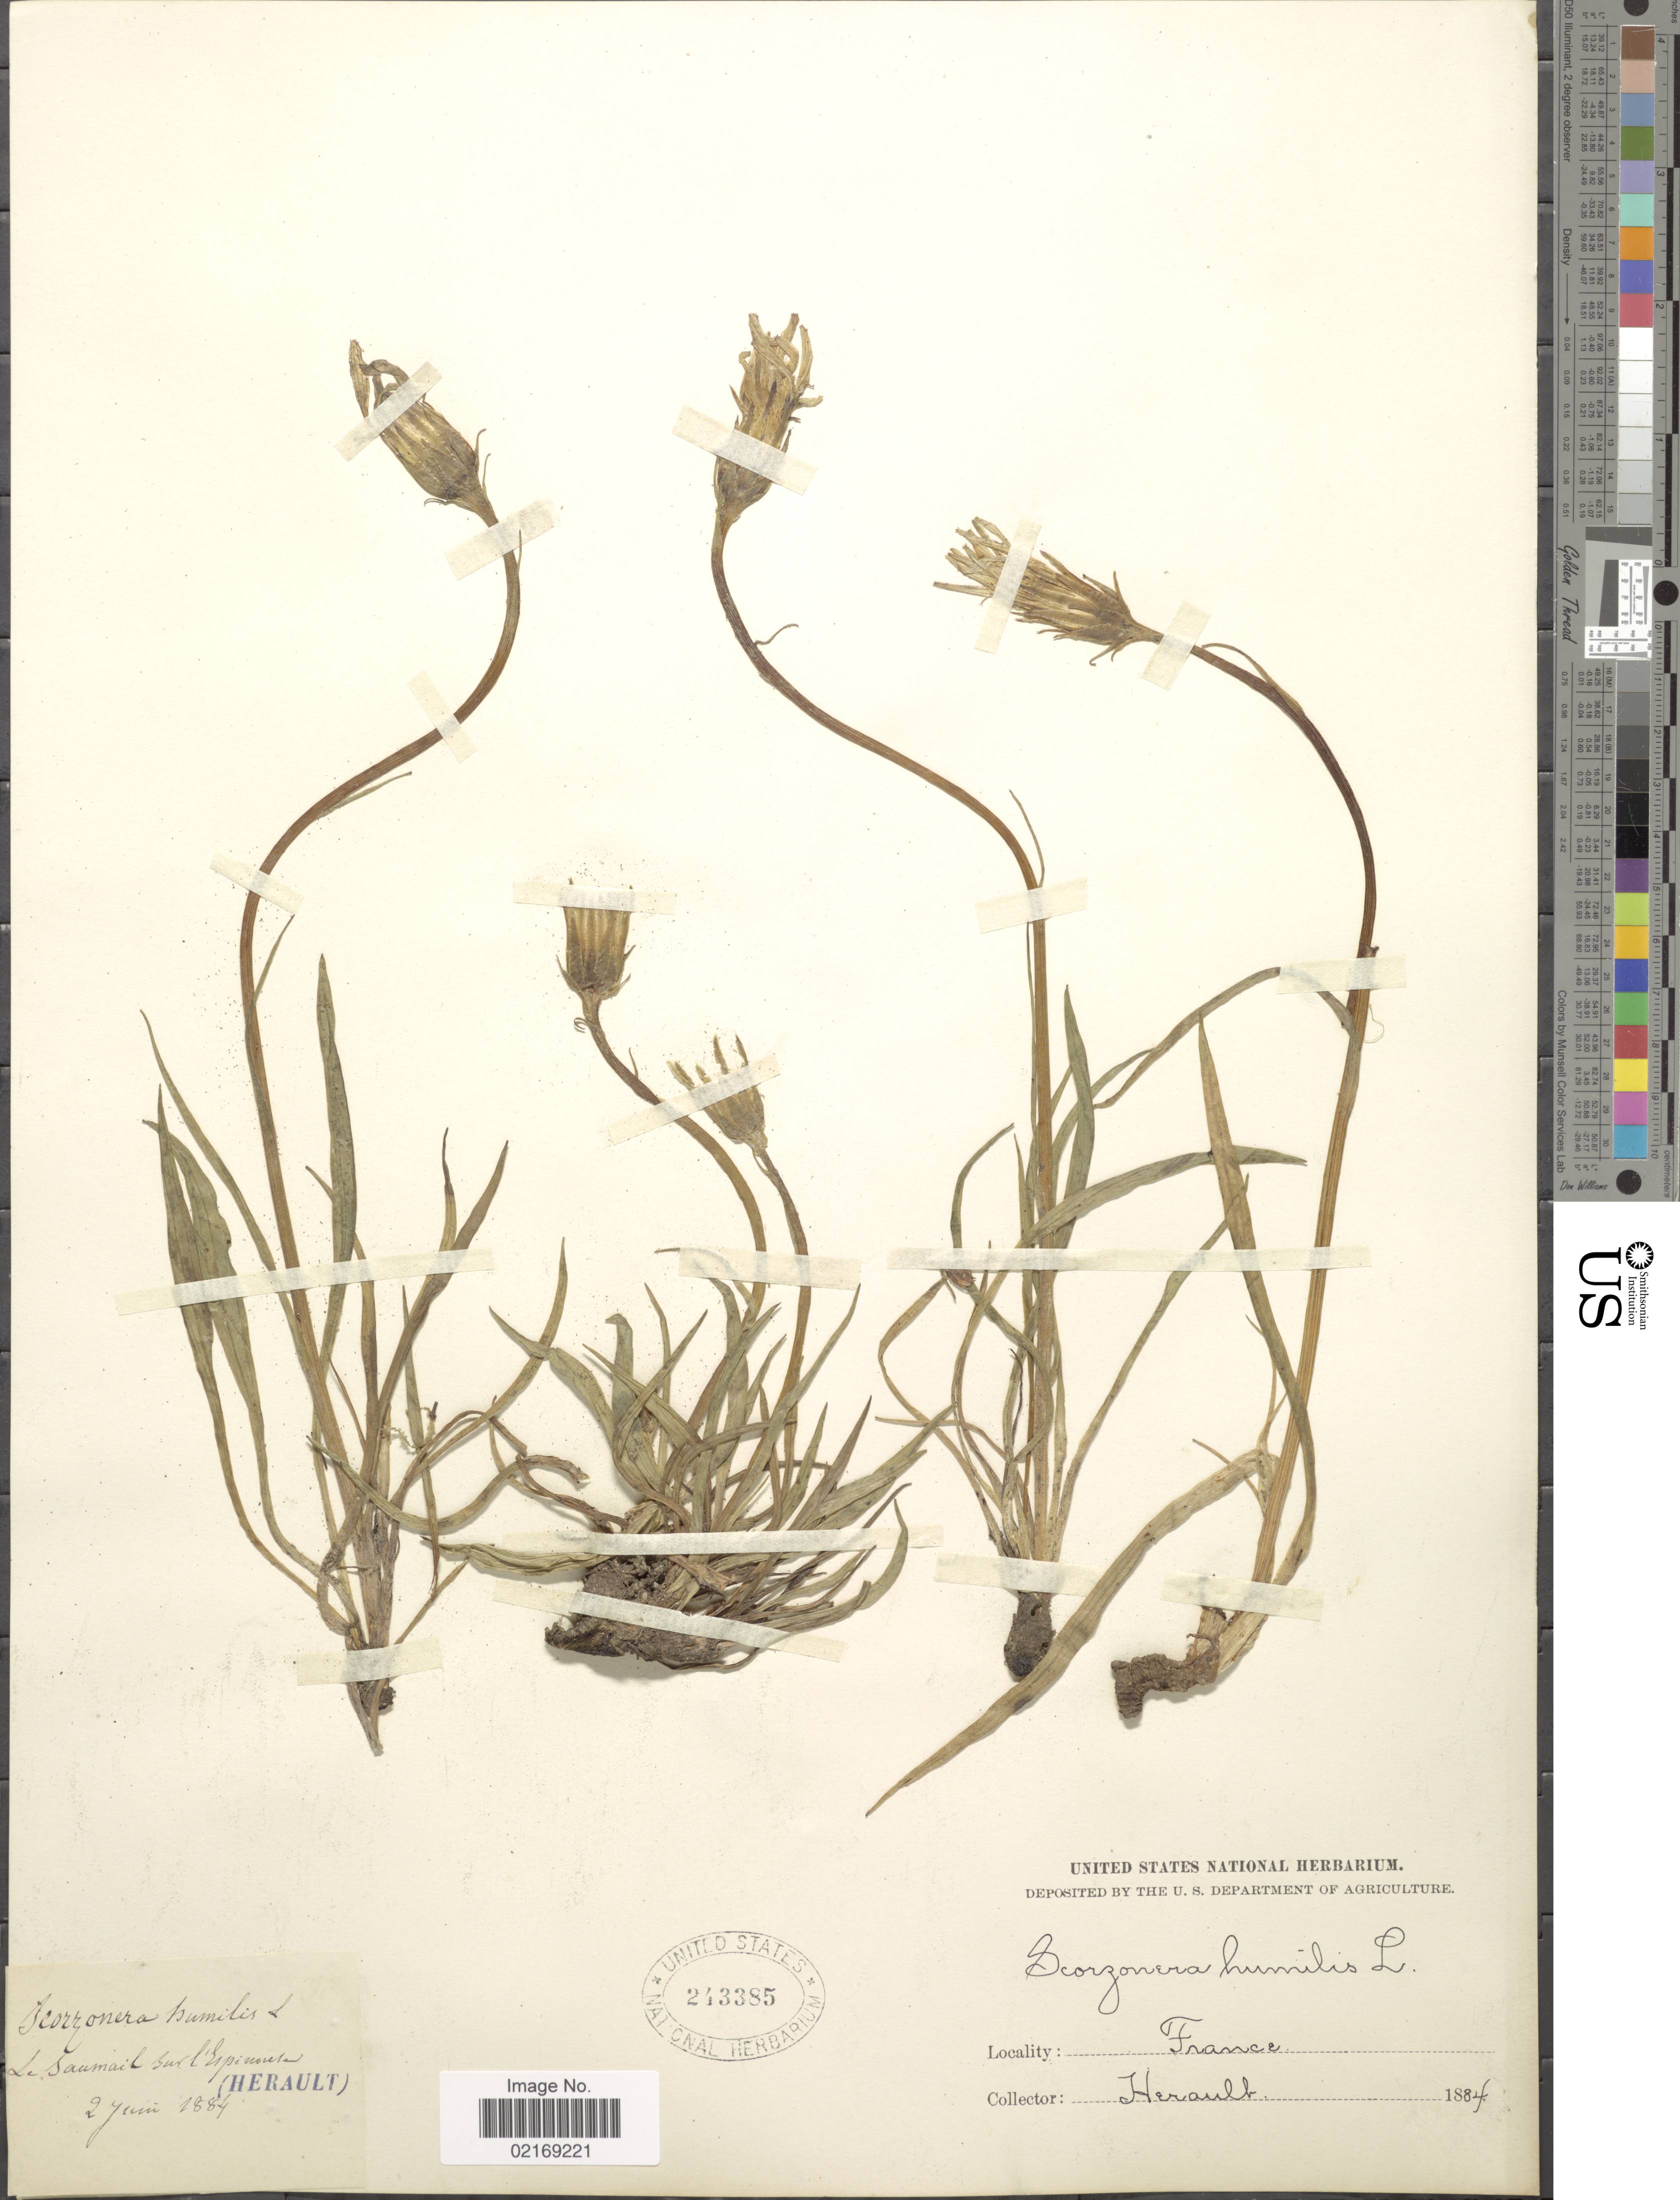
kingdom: Plantae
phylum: Tracheophyta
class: Magnoliopsida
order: Asterales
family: Asteraceae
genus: Scorzonera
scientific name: Scorzonera humilis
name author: L.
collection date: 1884-06-27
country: France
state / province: Occitanie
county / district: Hérault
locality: Le Saumail sur l'Espinousa [interpreted].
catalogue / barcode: US 243385